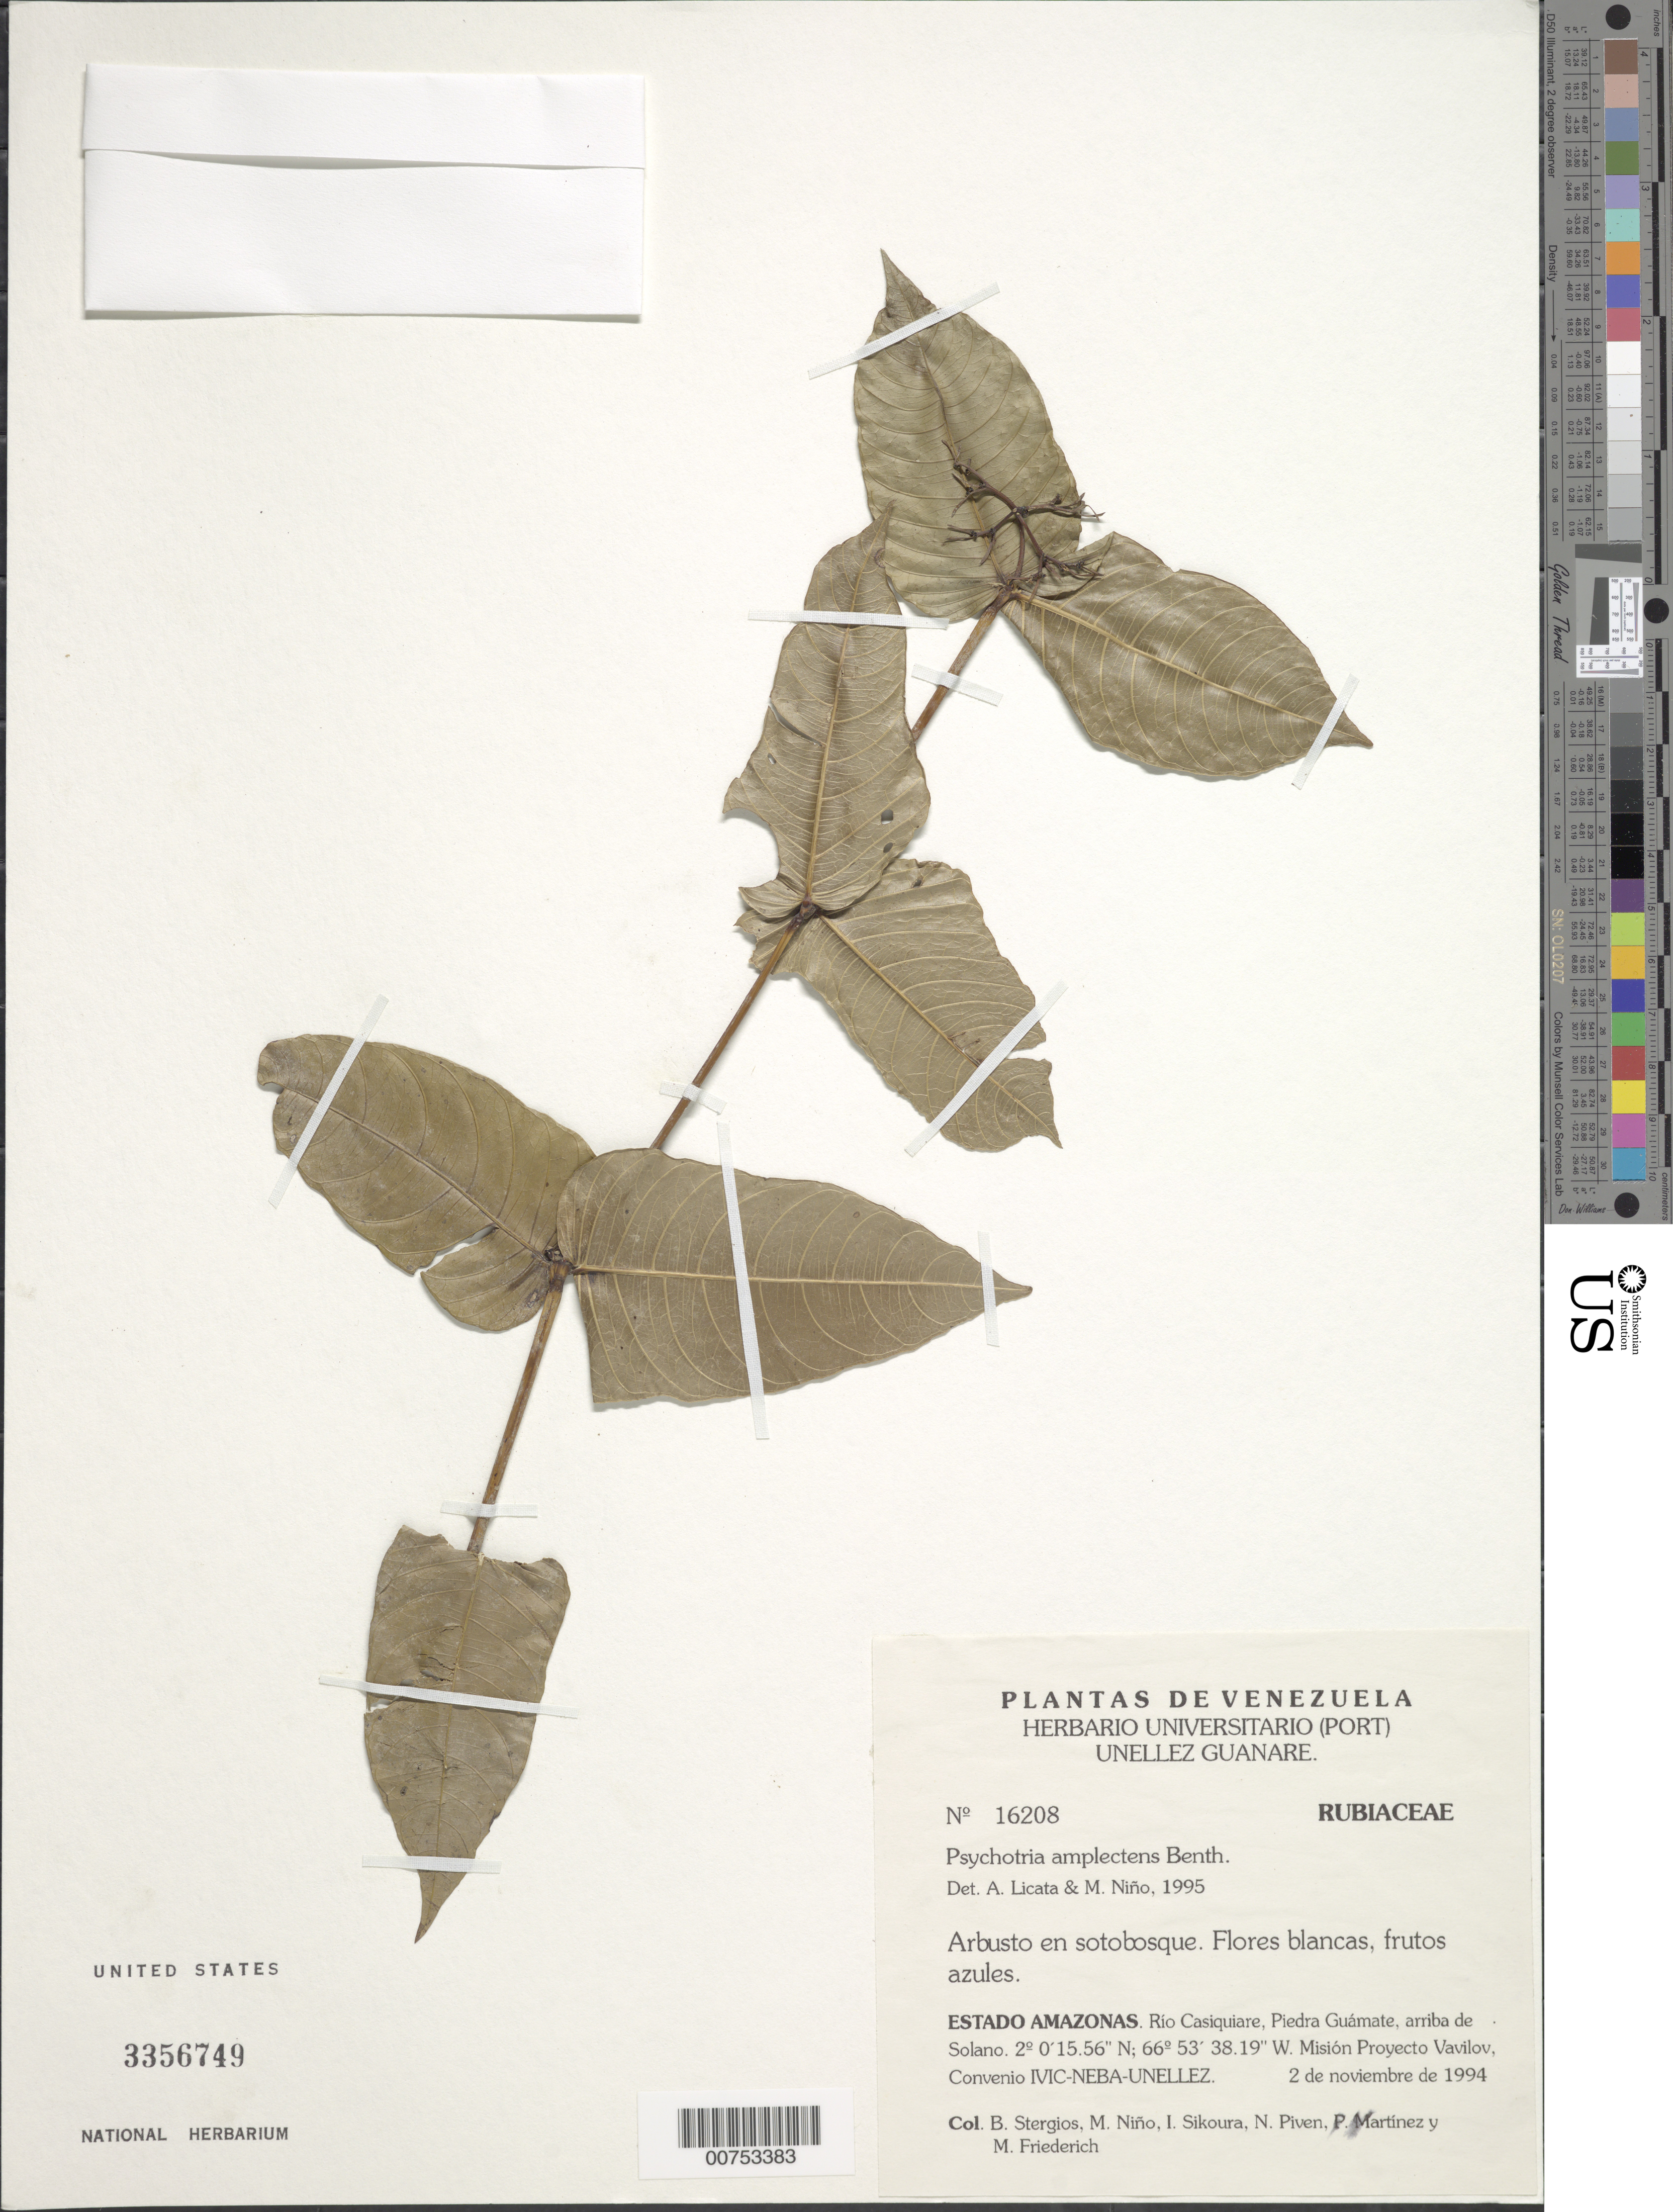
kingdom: Plantae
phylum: Tracheophyta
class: Magnoliopsida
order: Gentianales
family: Rubiaceae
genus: Psychotria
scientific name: Psychotria amplectens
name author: Benth.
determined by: Licata, A.; Niño, S. M.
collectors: B. G. Stergios, S. M. Niño, I. Sikoura, N. Piven, P. Martinez & N. Friederich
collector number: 16208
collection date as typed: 2-Nov-94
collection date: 1994-11-02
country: Venezuela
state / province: Amazonas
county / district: Río Negro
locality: Río Casiquiare, Piedra Guámate, arriba de Solano; Misión Proyecto Vavilov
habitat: Sotobosque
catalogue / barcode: US 3356749